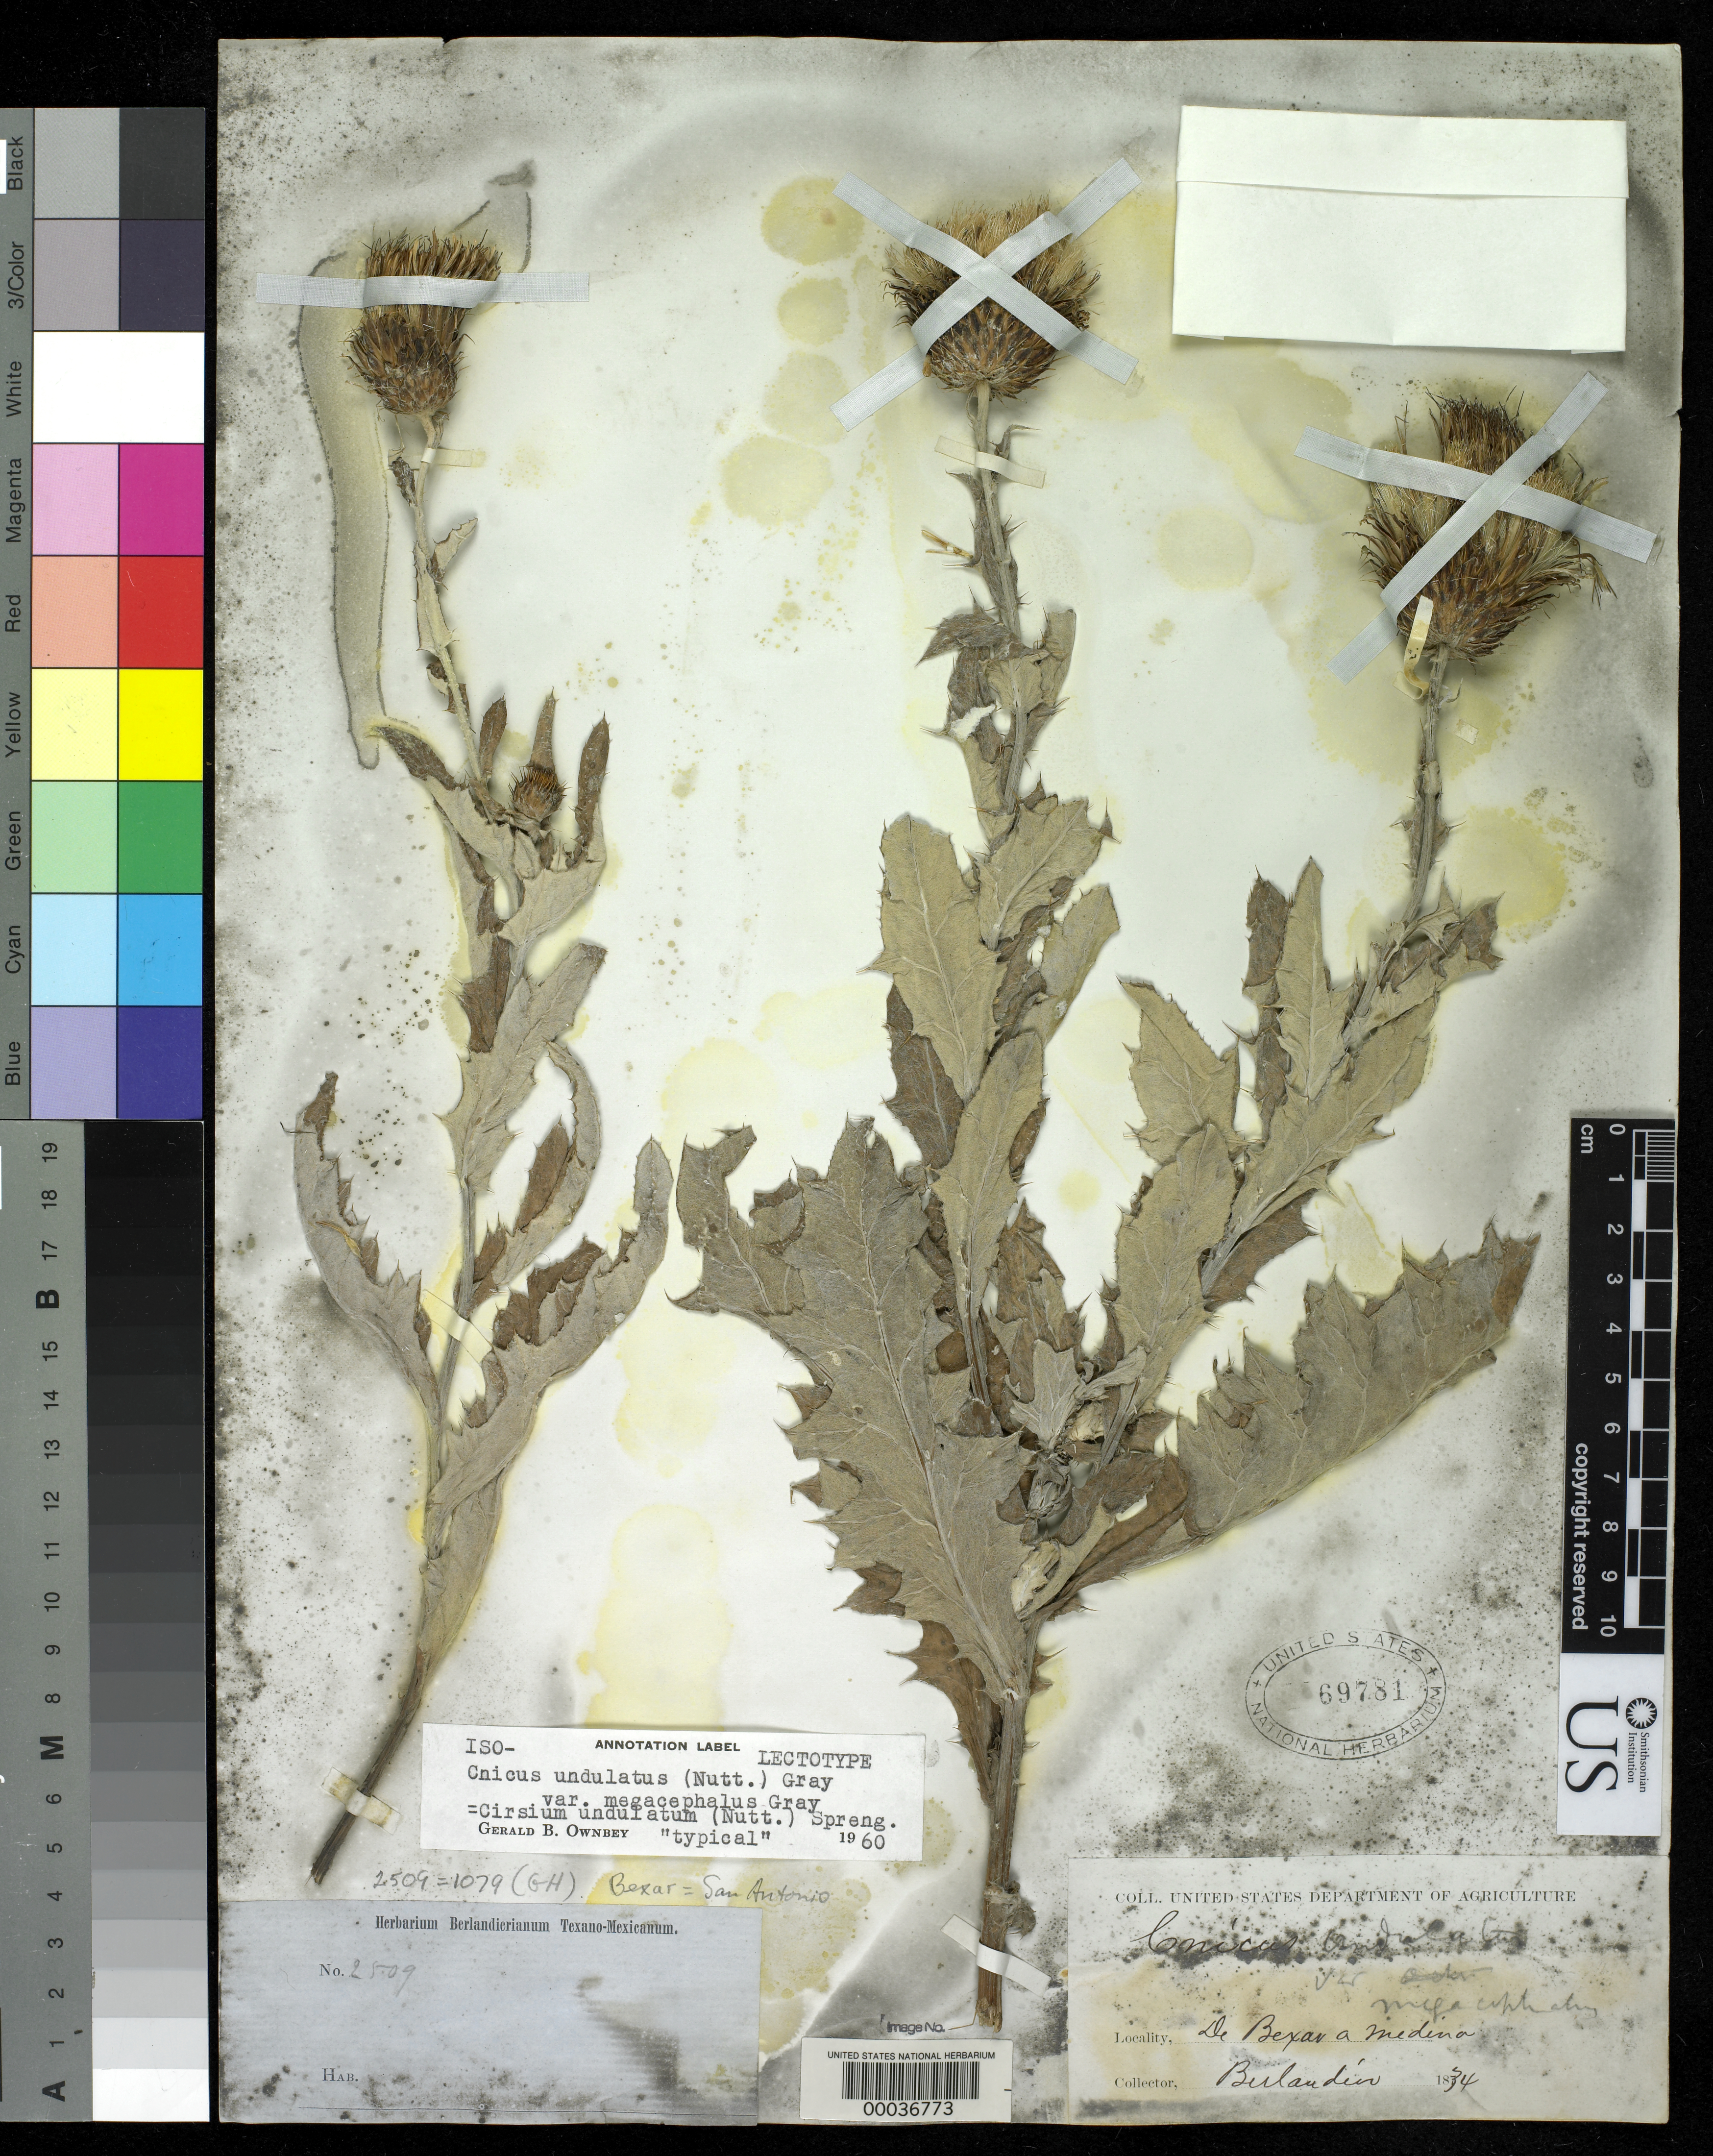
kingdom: Plantae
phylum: Tracheophyta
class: Magnoliopsida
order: Asterales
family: Asteraceae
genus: Cnicus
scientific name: Cnicus undulatus var. megacephalus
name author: A. Gray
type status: Isolectotype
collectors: J. L. Berlandier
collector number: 2509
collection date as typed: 1834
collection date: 1834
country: United States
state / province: Texas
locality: From San Antonio to Medina.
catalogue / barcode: US 69781